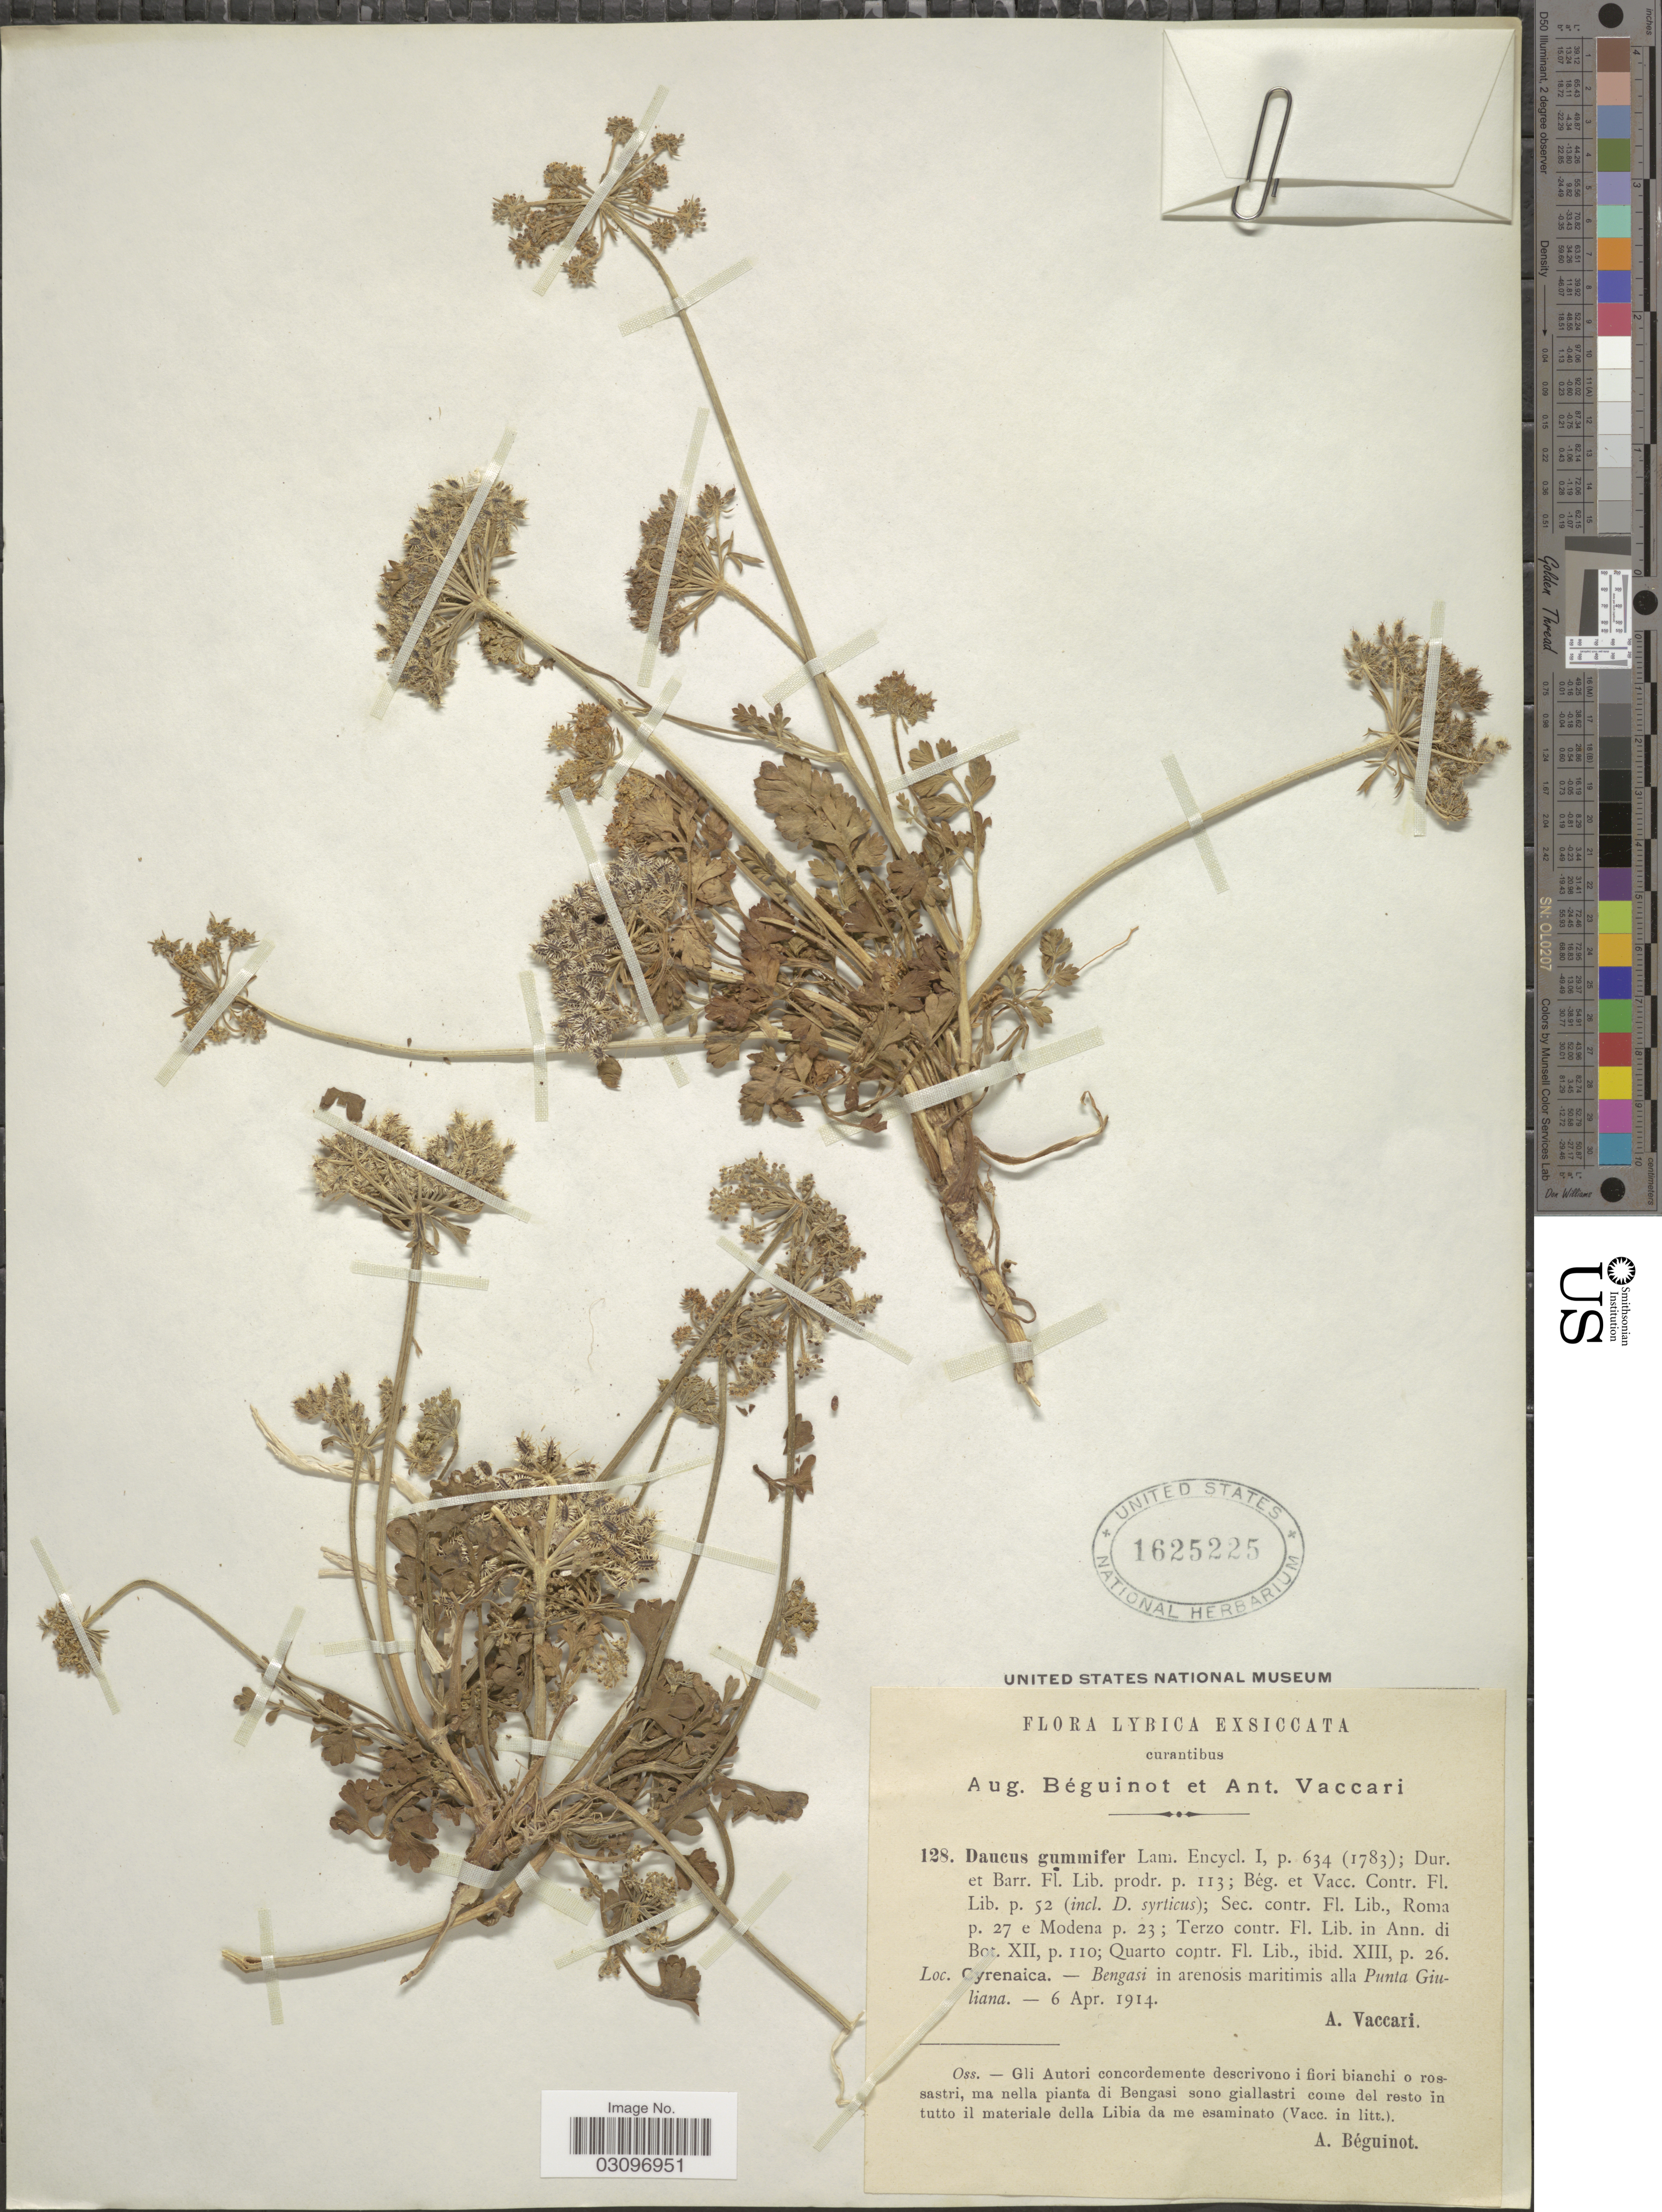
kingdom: Plantae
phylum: Tracheophyta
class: Magnoliopsida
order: Apiales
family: Apiaceae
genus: Daucus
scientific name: Daucus gummifer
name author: All.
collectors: A. Vaccari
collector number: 128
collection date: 1914-04-06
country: Libya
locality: Lybica. Cyrenaica - Bengasi in arenosis maritimis alla Punta Giuliana.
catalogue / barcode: US 1625225